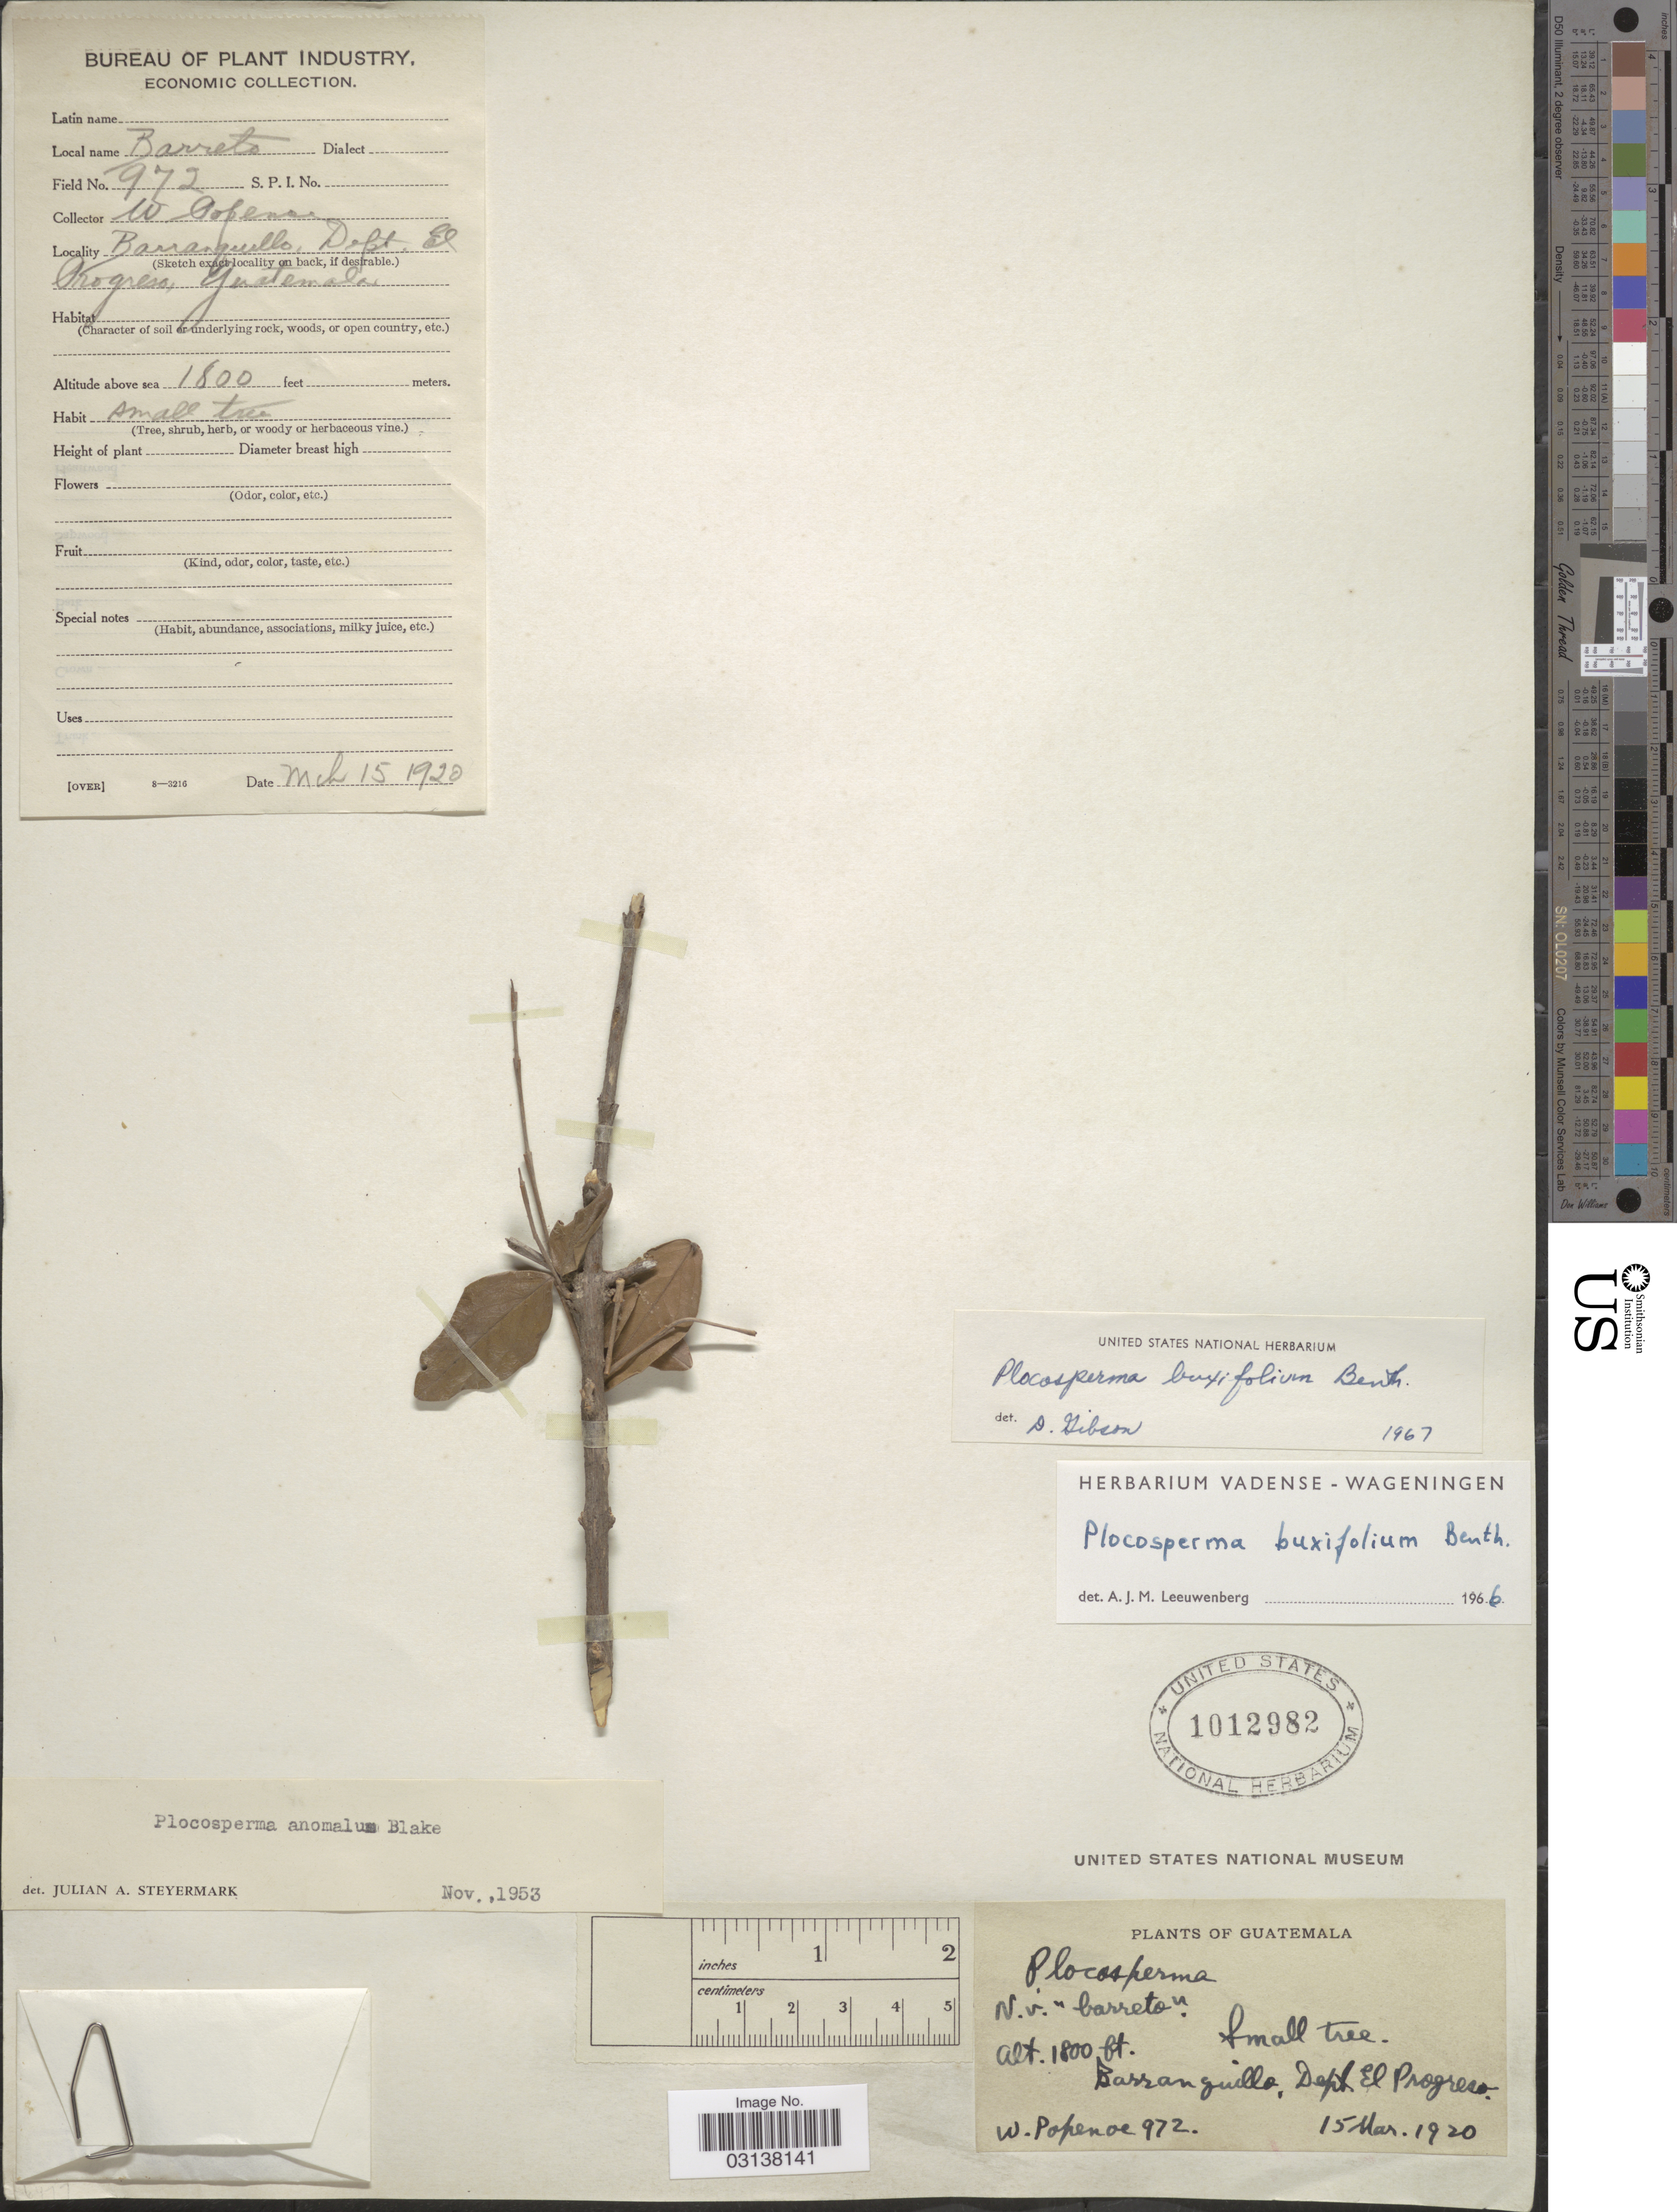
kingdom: Plantae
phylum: Tracheophyta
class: Magnoliopsida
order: Lamiales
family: Plocospermataceae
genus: Plocosperma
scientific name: Plocosperma buxifolium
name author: Benth. in Hook.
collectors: W. Popenoe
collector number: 972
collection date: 1920-03-15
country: Guatemala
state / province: El Progreso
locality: Barranquillo, Dept. El Progreso.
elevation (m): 549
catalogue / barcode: US 1012982